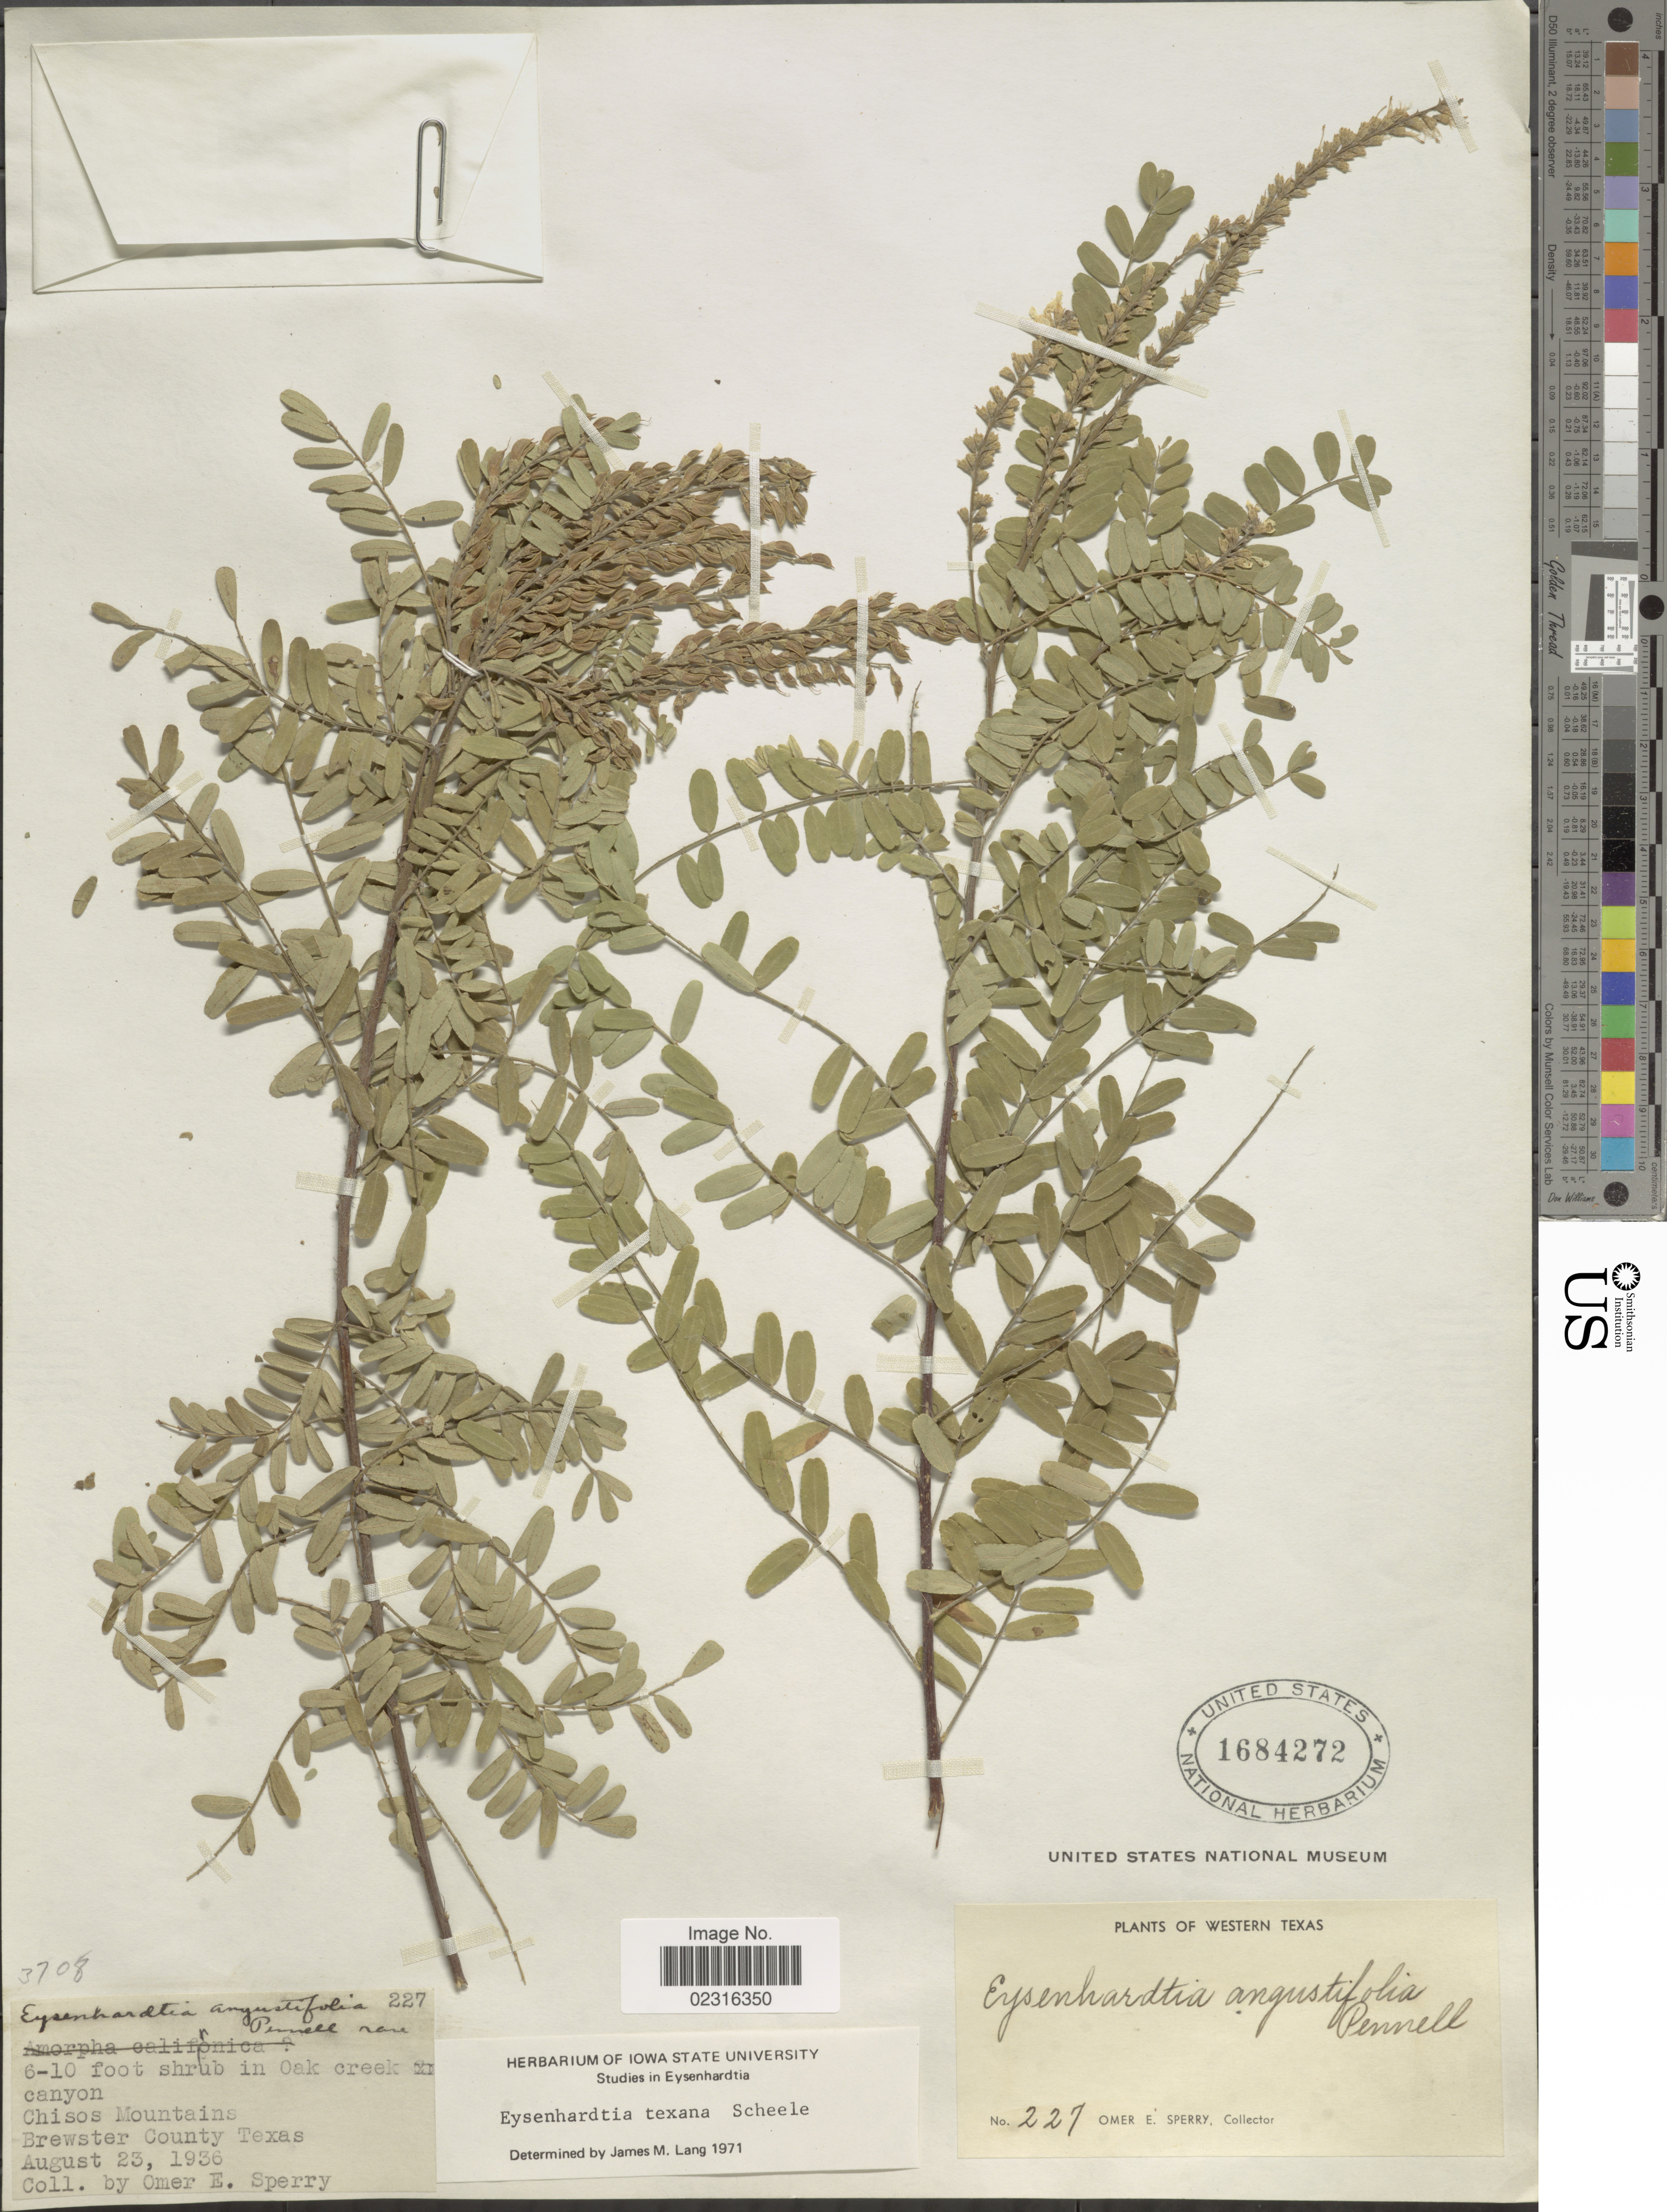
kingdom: Plantae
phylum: Tracheophyta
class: Magnoliopsida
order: Fabales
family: Fabaceae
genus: Eysenhardtia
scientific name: Eysenhardtia texana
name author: Scheele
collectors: O. E. Sperry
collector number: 227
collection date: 1936-08-23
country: United States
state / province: Texas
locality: Western Texas, in Oak creek in canyon, Chisos Mountains, Brewster County.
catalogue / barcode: US 1684272